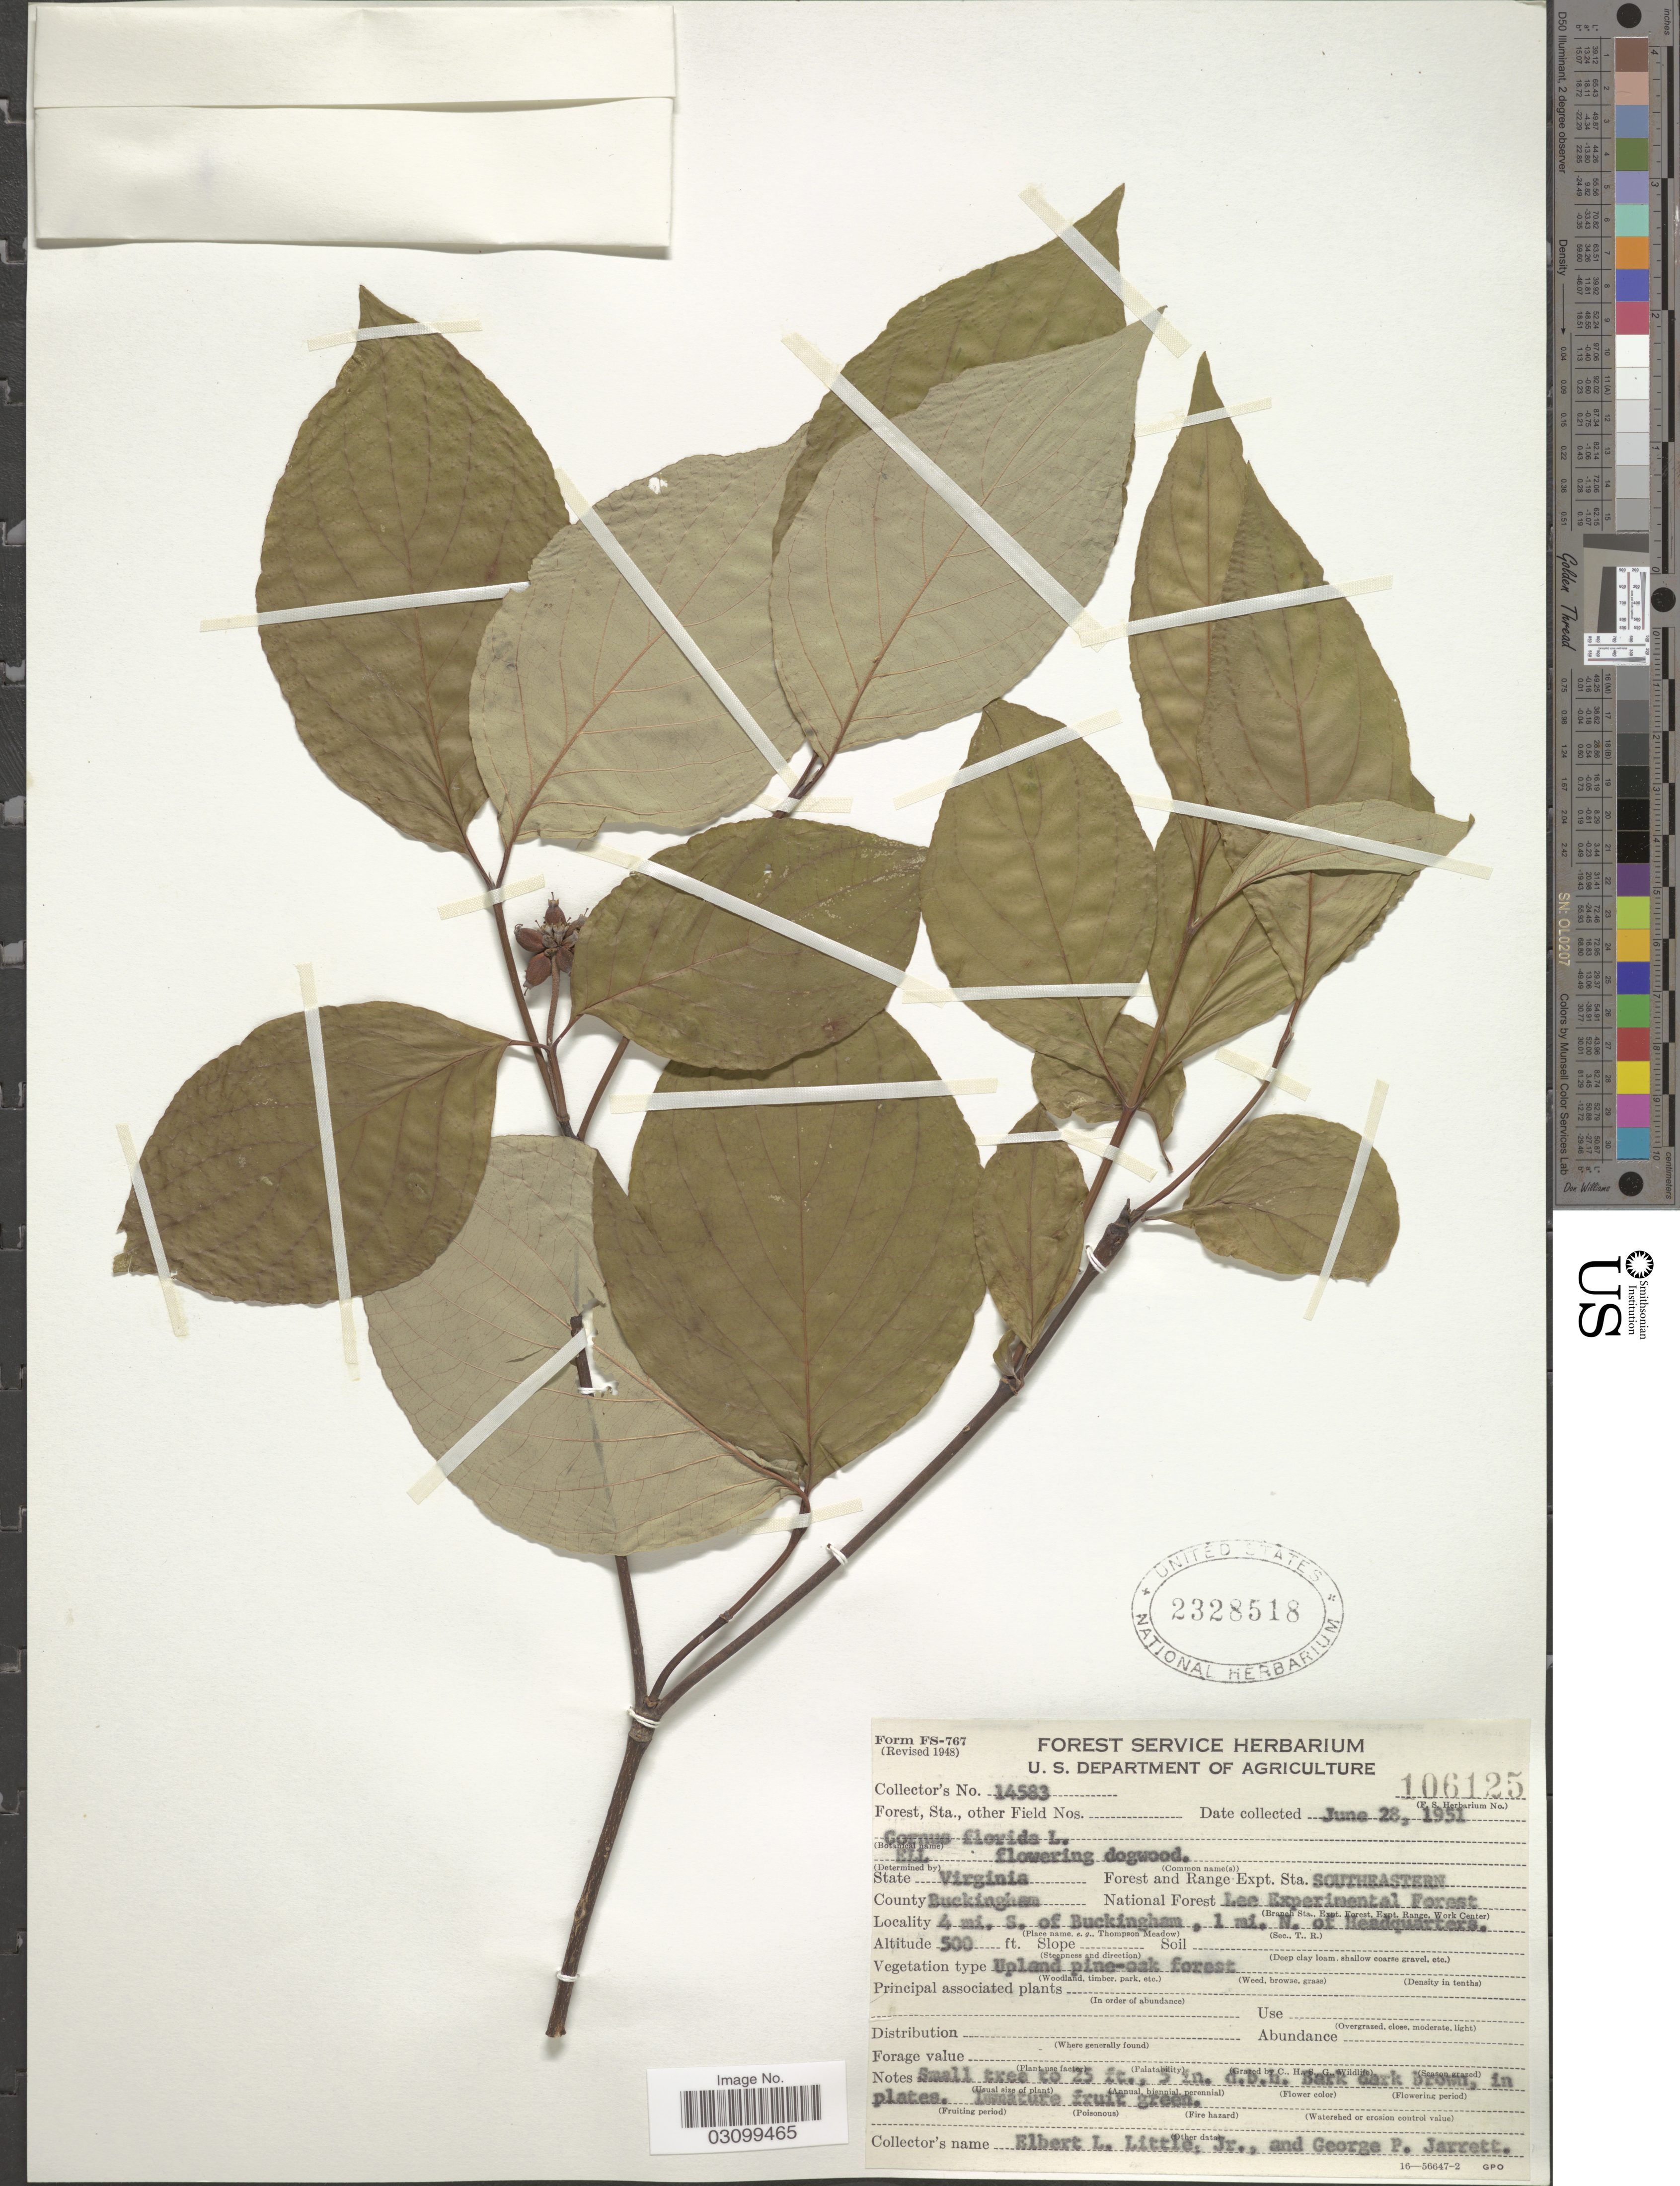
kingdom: Plantae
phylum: Tracheophyta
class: Magnoliopsida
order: Cornales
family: Cornaceae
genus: Cornus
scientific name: Cornus florida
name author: L.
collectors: E. L. Little & G. Jarrett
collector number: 14583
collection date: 1951-06-28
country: United States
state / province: Virginia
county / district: Buckingham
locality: Forest and Range Expt. Sta. Southeastern. County Buckingham National Forest Lee Experimental Forest. 4 mi. S. of Buckingham, 1 mi. N. of Headquarters.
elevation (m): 152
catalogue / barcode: US 2328518